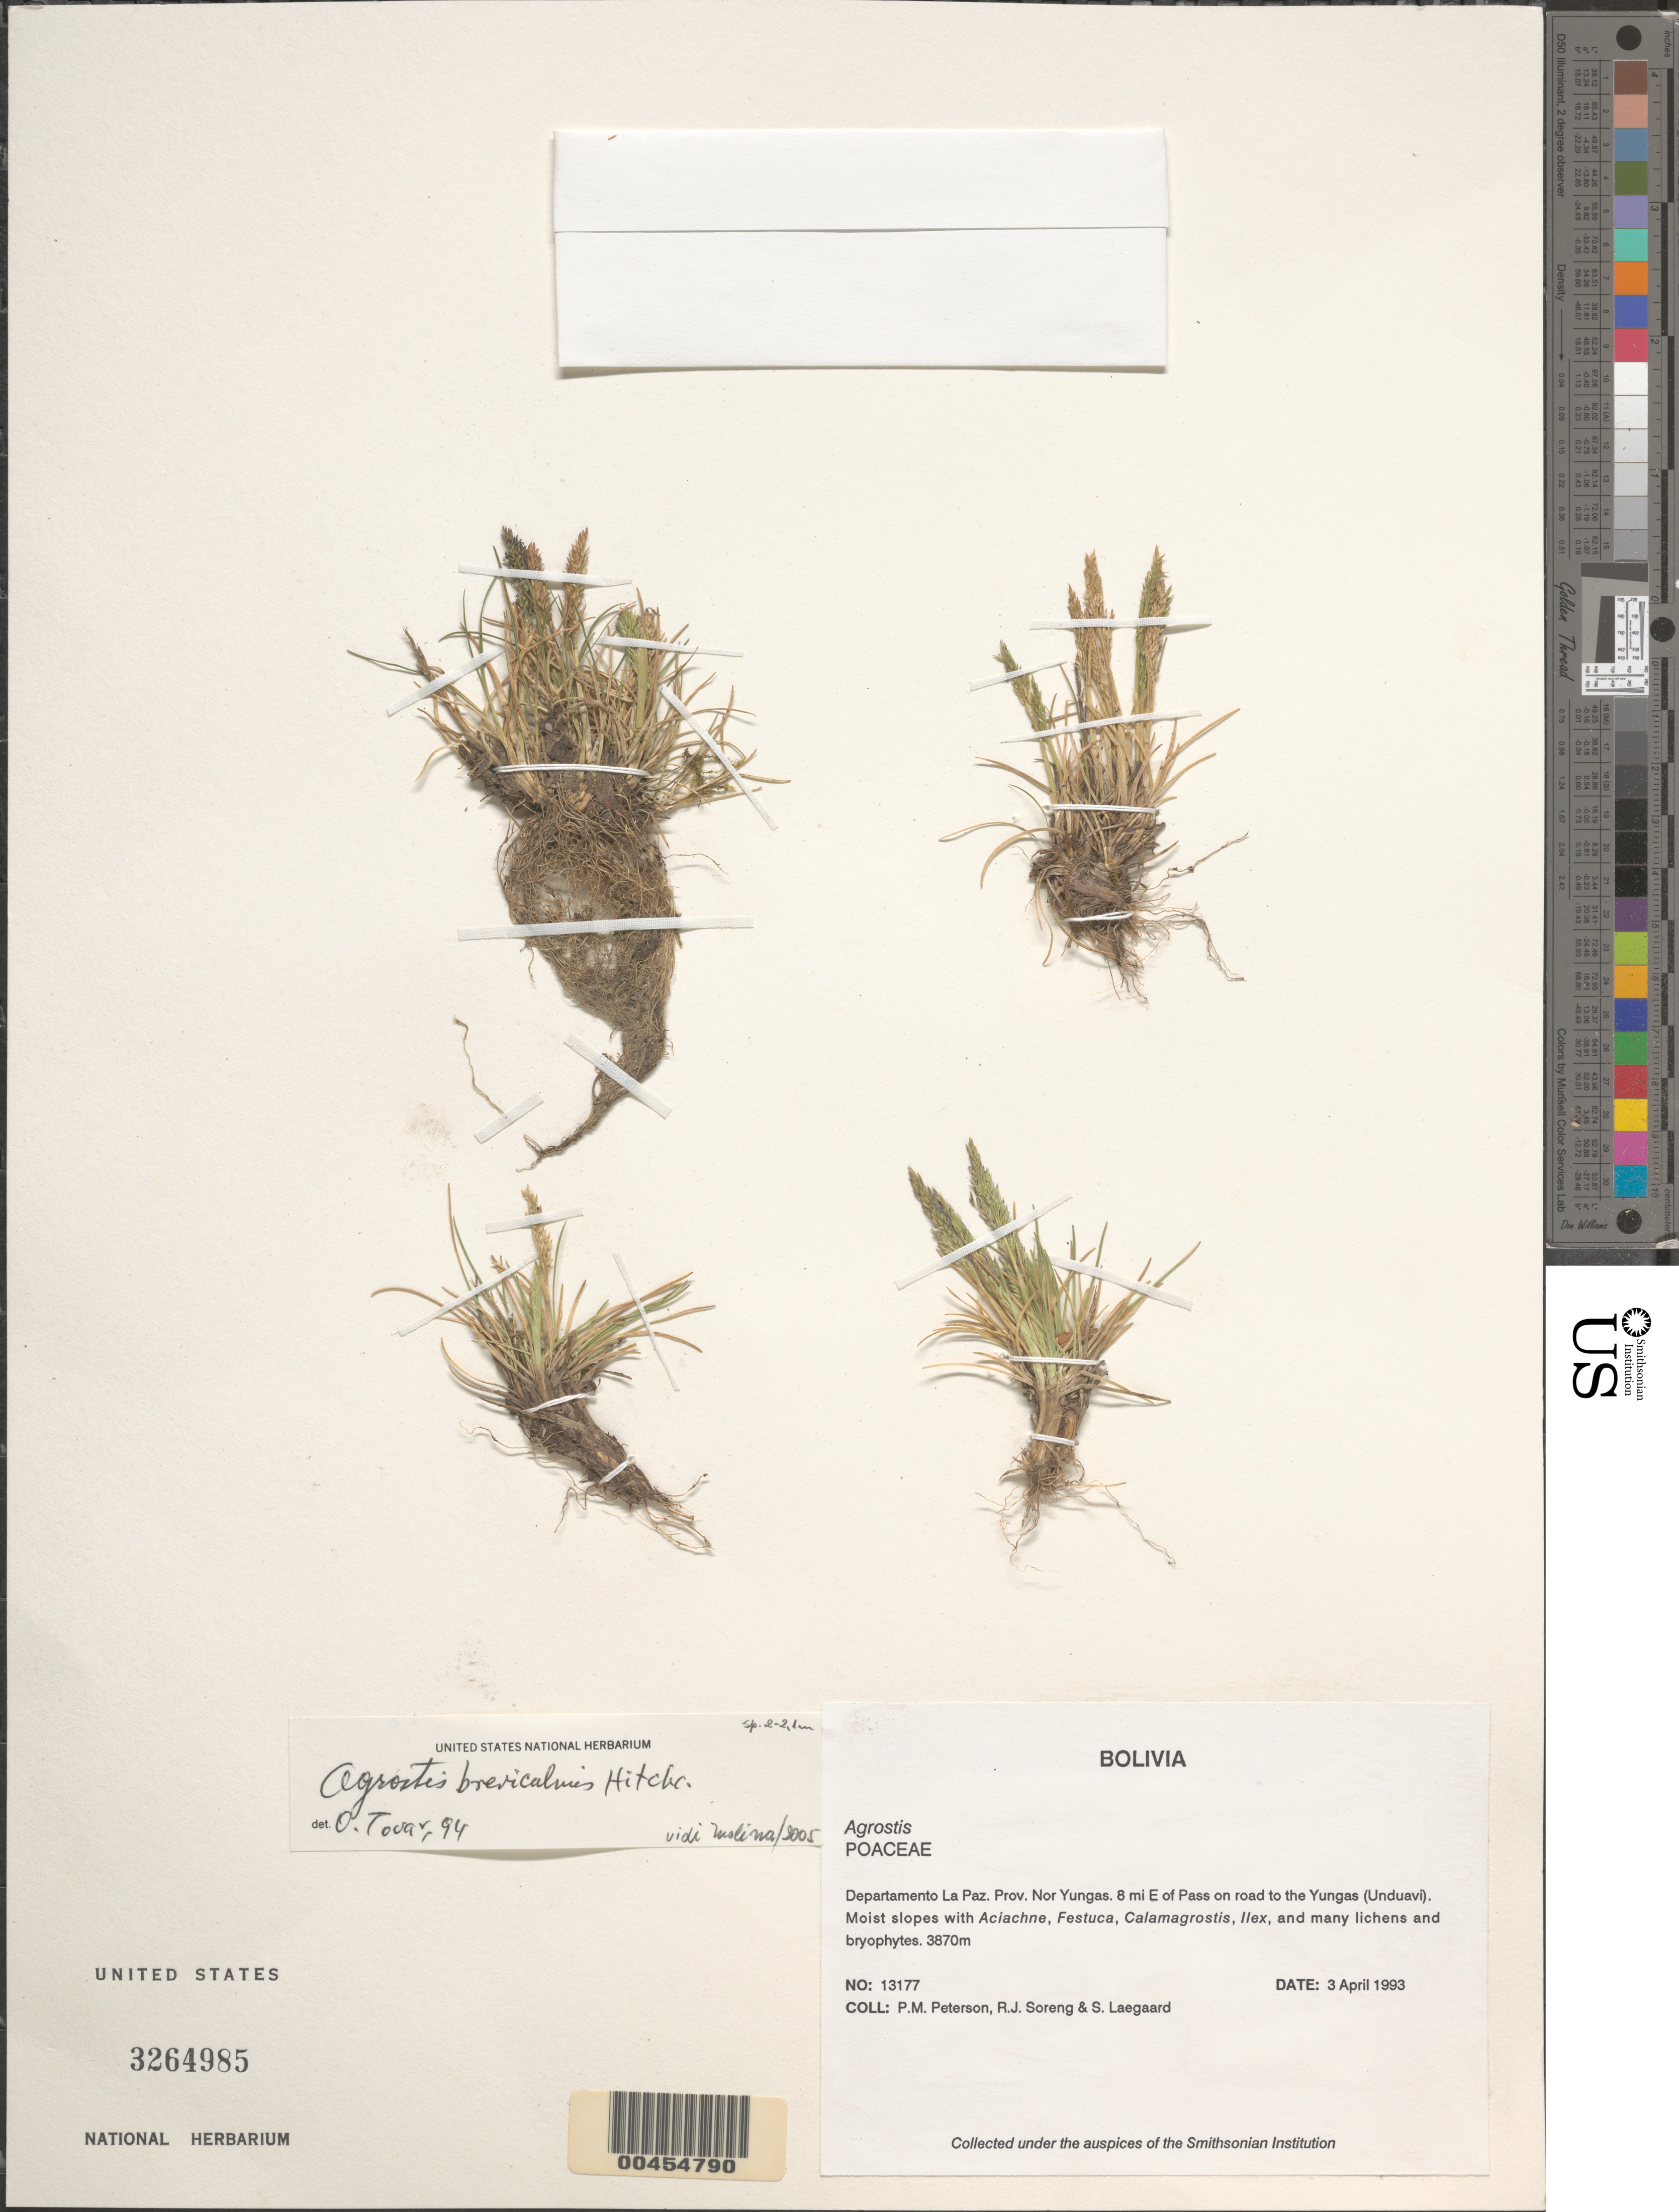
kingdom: Plantae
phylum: Tracheophyta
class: Liliopsida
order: Poales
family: Poaceae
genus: Agrostis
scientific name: Agrostis sp.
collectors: P. M. Peterson, R. J. Soreng & S. Lægaard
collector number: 13177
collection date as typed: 03 Apr 1993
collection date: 1993-04-03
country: Bolivia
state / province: La Paz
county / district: Nor Yungas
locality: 8 mi E of Pass on road to the Yungas (Unduavi).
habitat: Moist slopes with Aciachne, Festuca, Calamagrostis, Ilex, and many lichens and bryophytes.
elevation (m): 3870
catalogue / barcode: US 3264985